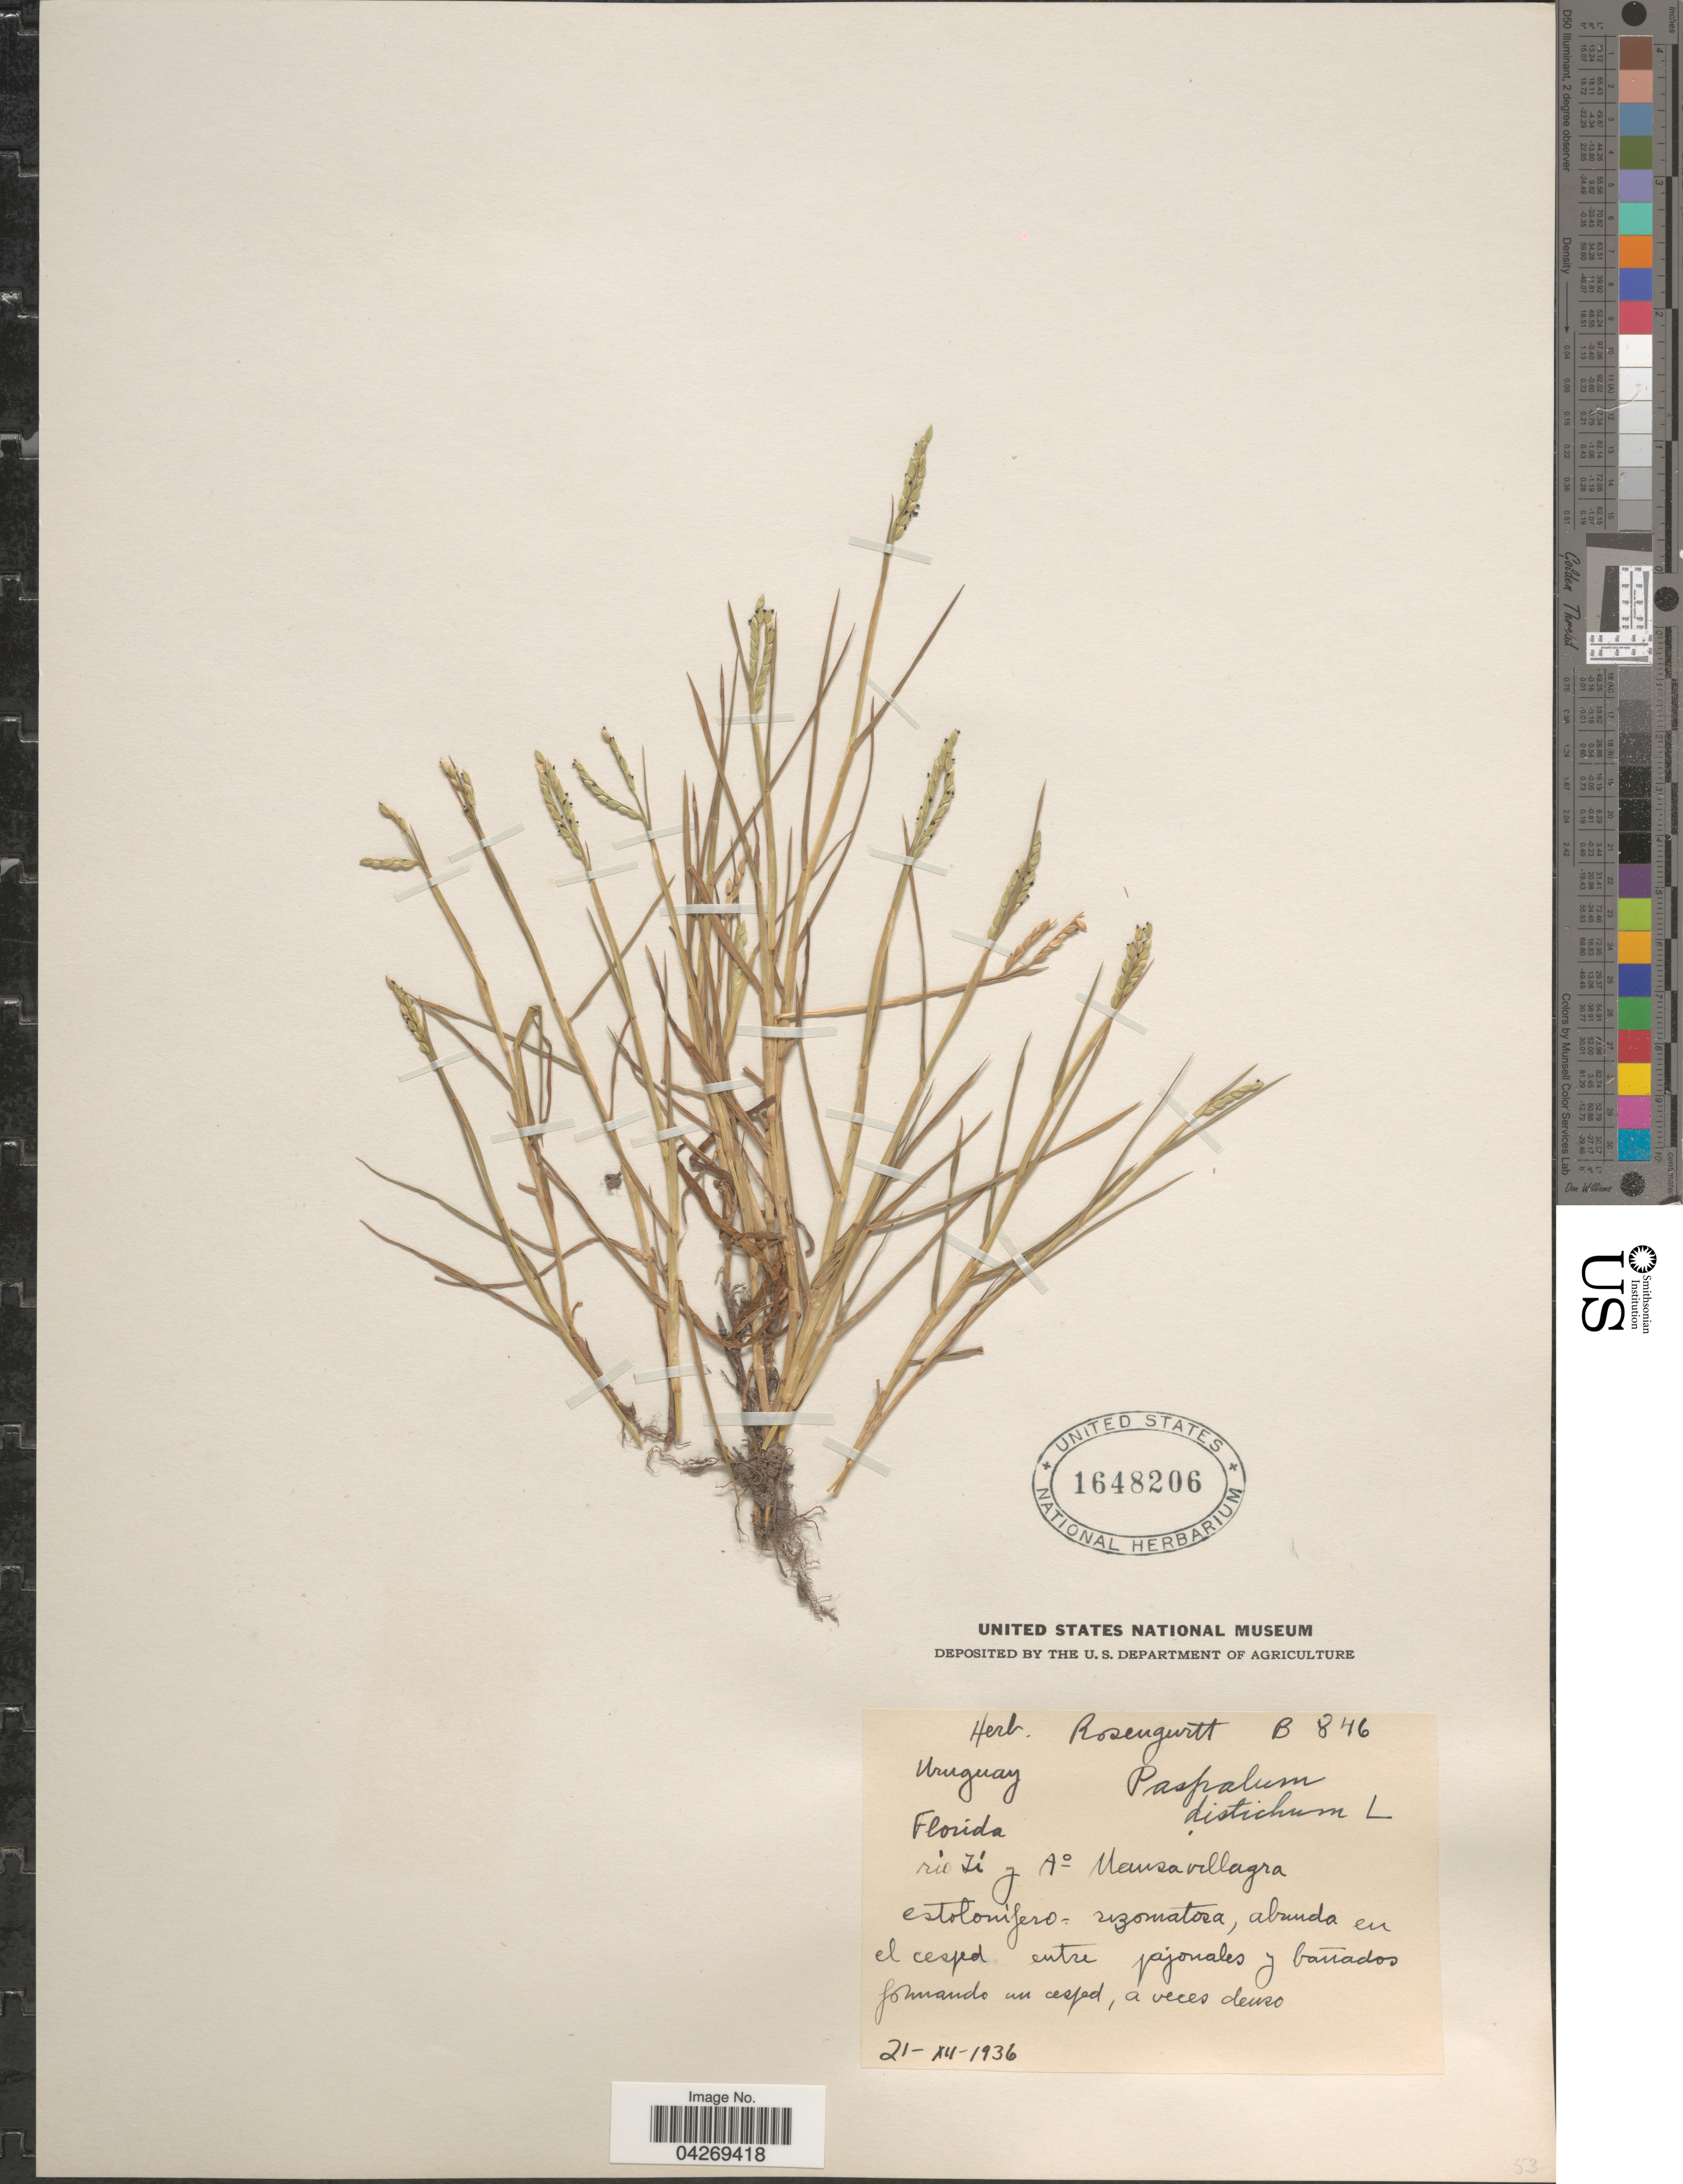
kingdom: Plantae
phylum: Tracheophyta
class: Liliopsida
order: Poales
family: Poaceae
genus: Paspalum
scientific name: Paspalum distichum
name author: L.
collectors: ex herb. Rosengurtt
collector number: B846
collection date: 1936-12-21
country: Uruguay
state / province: Florida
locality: Río Yí y A° Mansavillagra.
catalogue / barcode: US 1648206